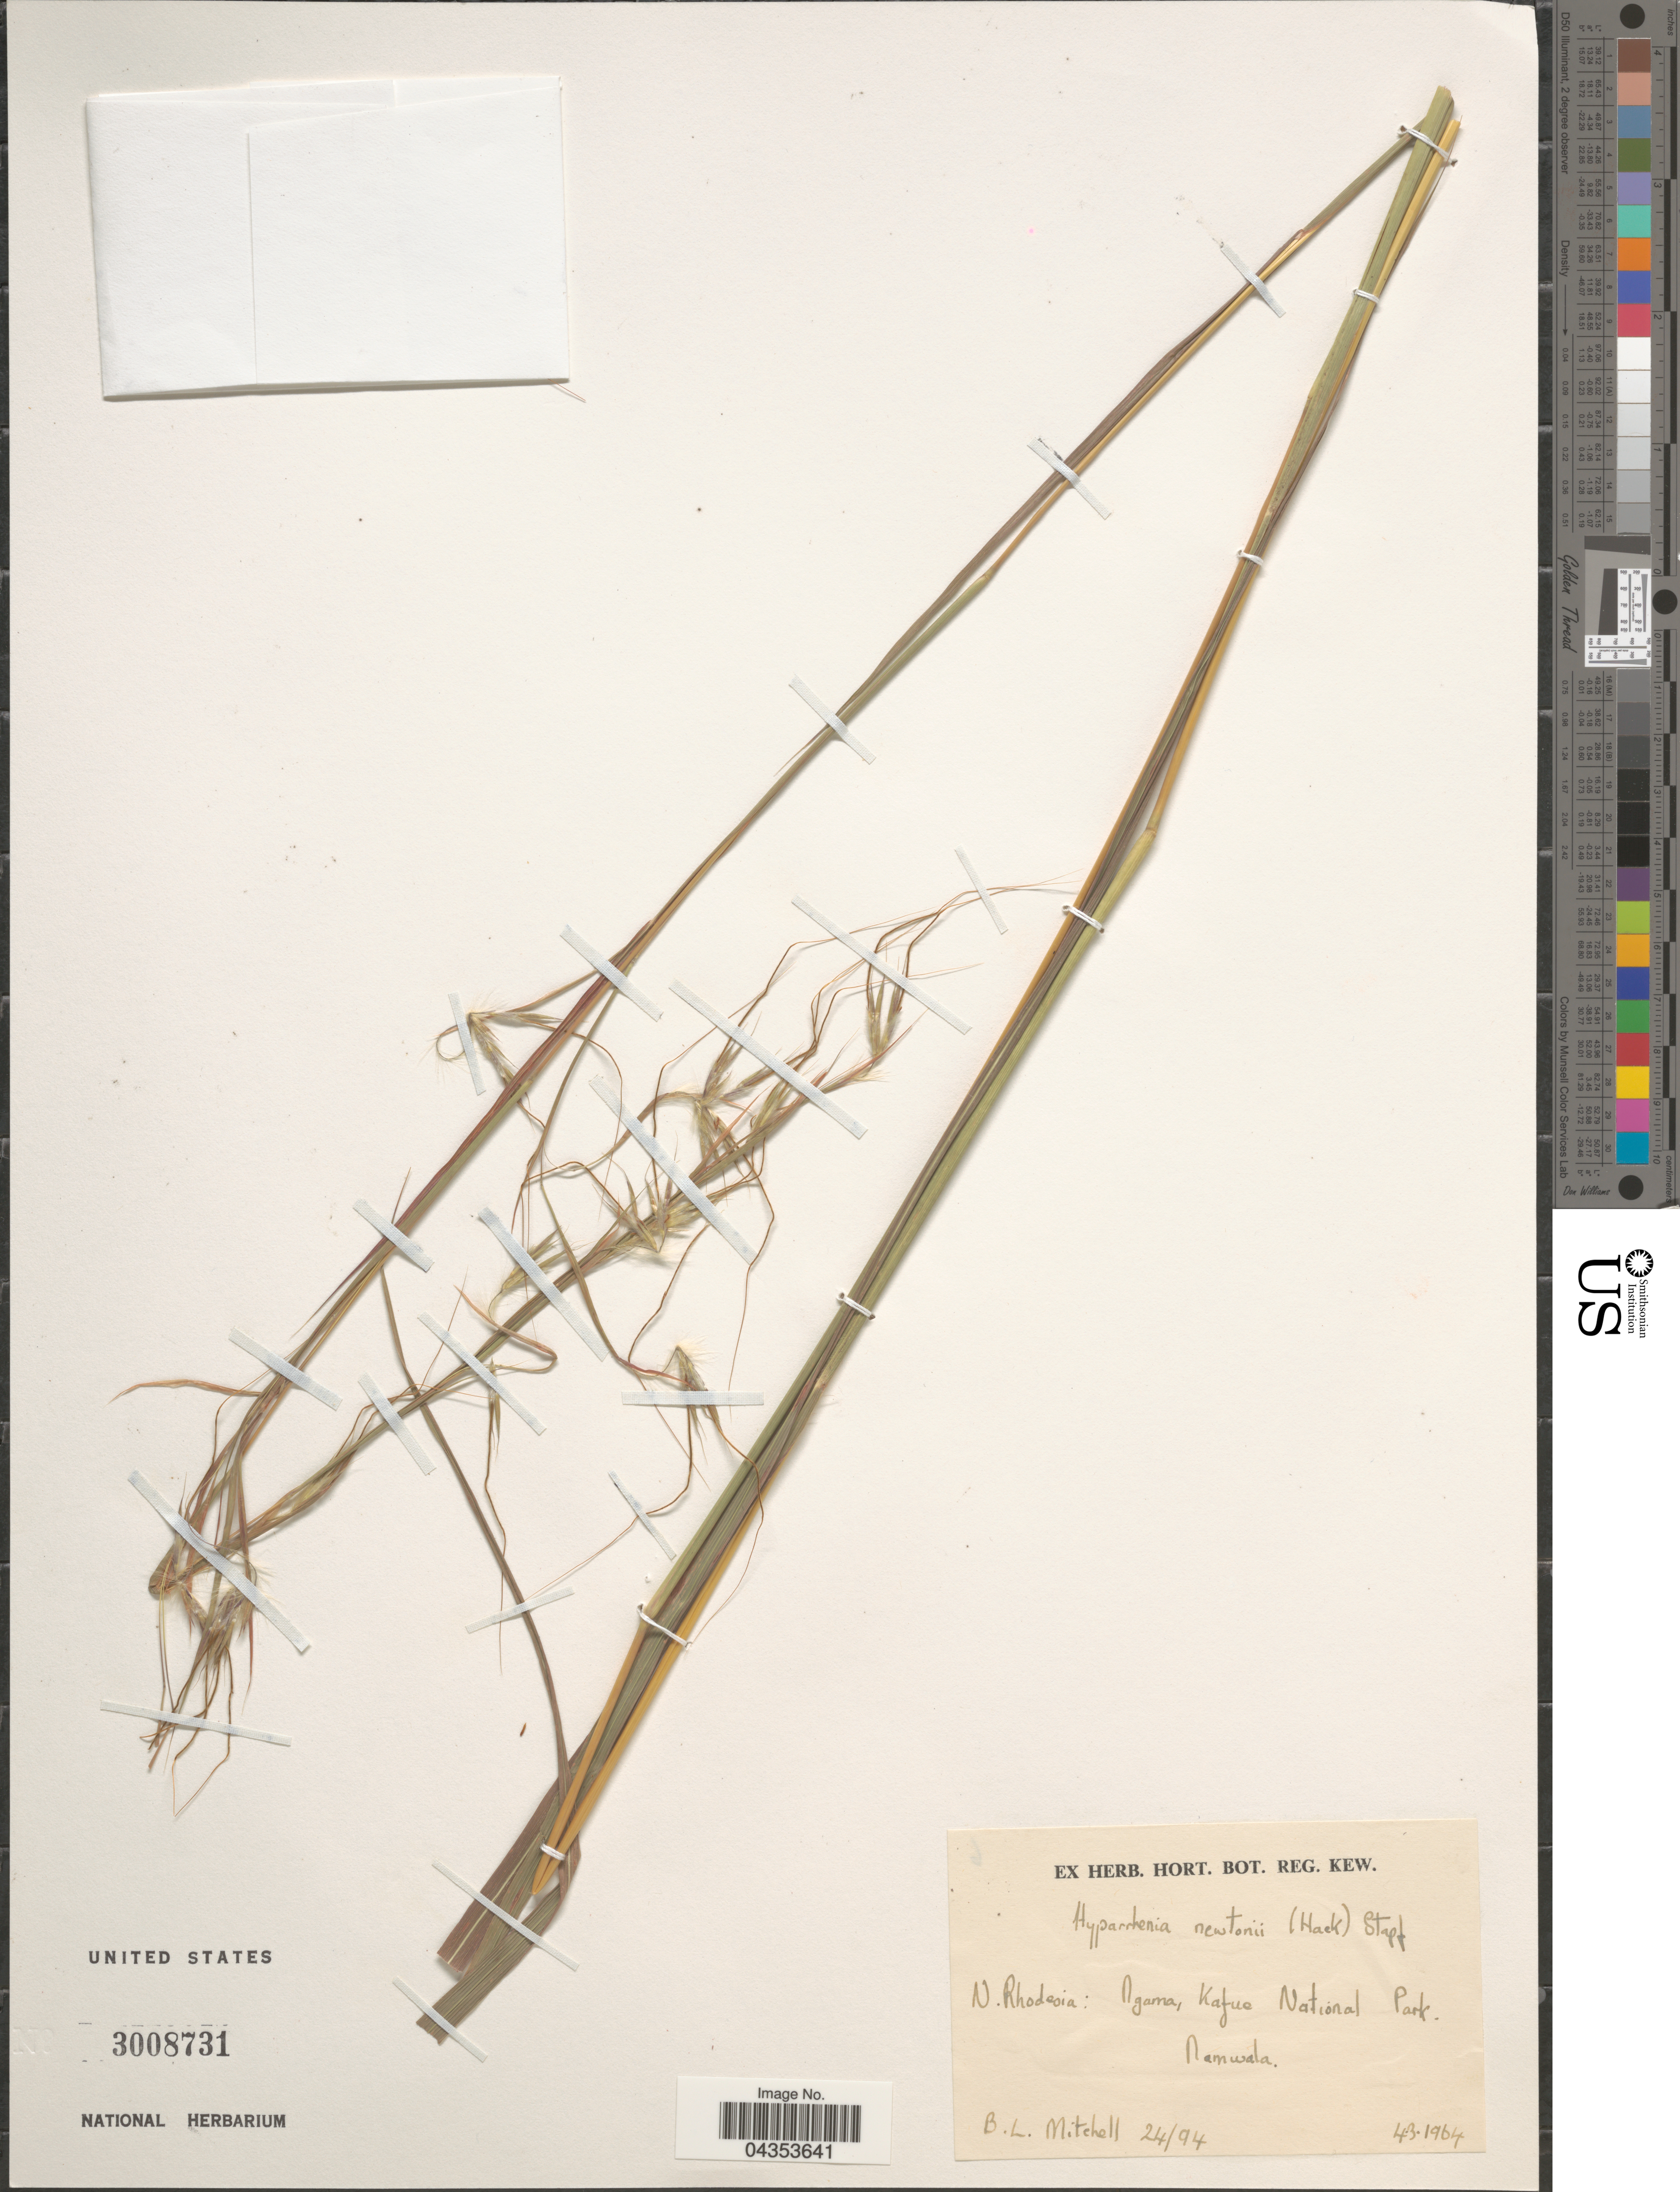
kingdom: Plantae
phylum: Tracheophyta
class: Liliopsida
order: Poales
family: Poaceae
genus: Hyparrhenia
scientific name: Hyparrhenia newtonii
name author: (Hack.) Staf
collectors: B. Mitchell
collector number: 24/94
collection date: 1964-03-04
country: Zambia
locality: N. Rhodesia: Ngama, Kafue National Park. Namwala.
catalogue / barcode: US 3008731